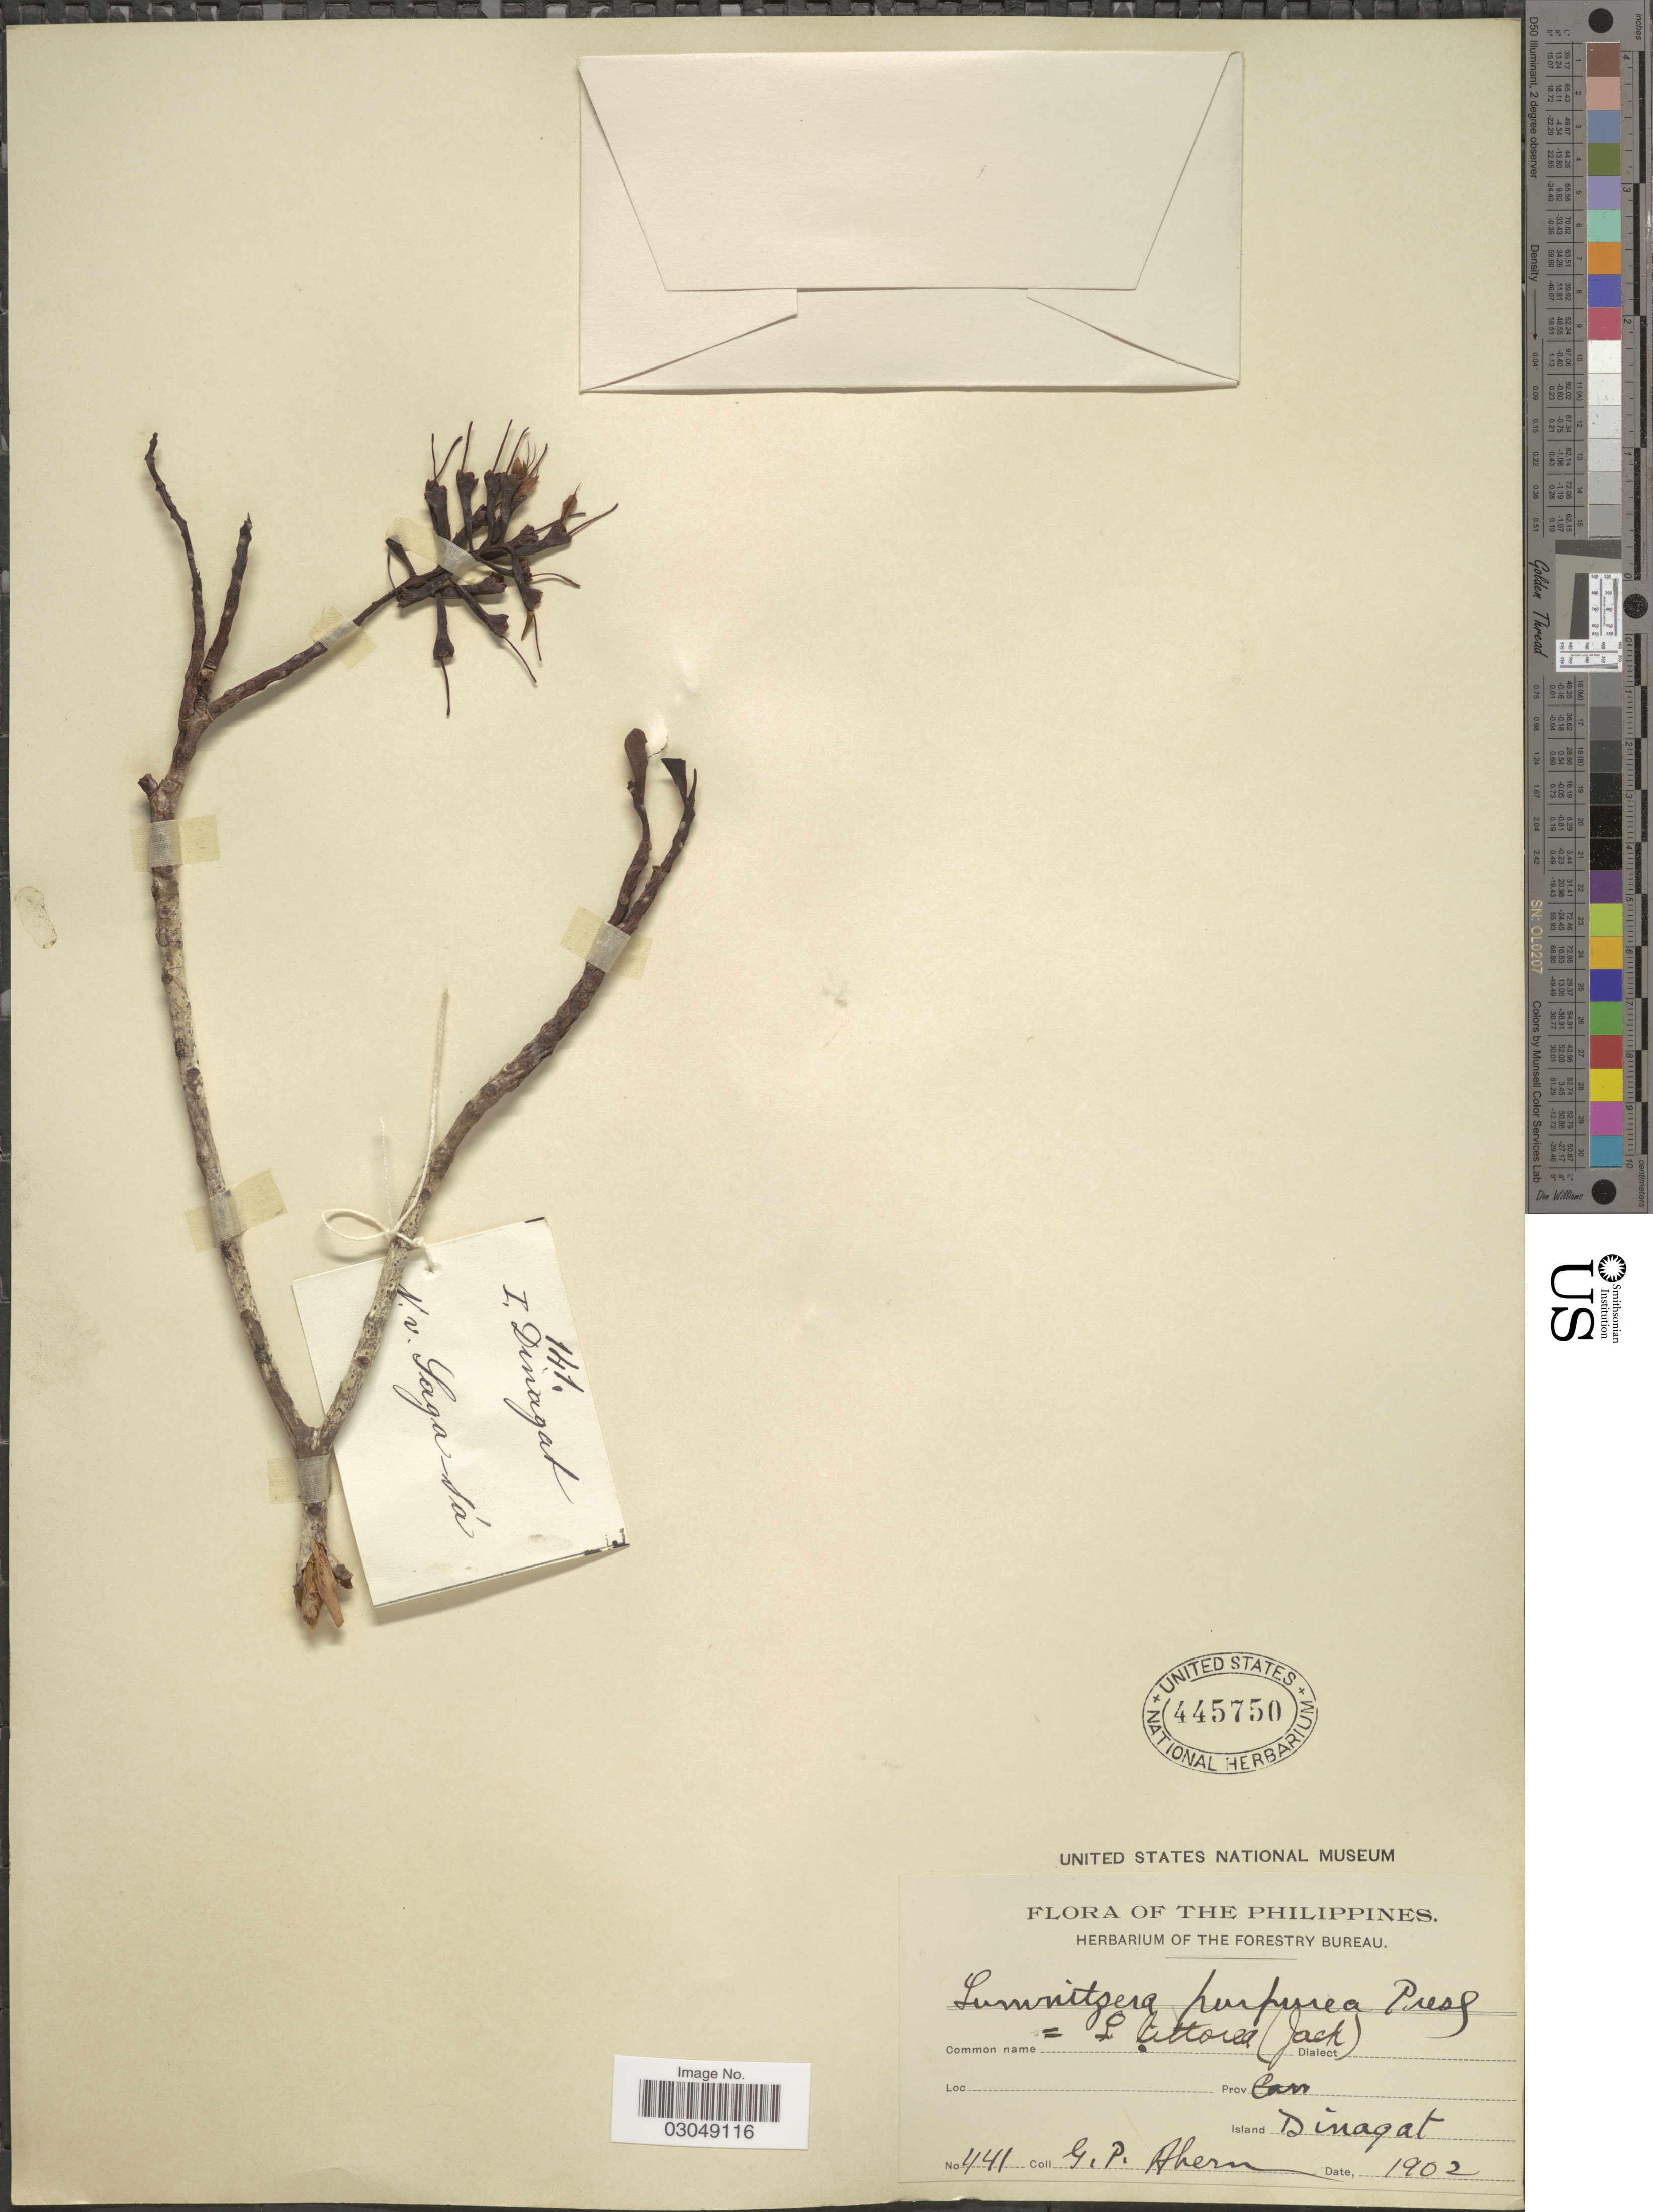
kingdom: Plantae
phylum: Tracheophyta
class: Magnoliopsida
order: Myrtales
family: Combretaceae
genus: Lumnitzera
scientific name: Lumnitzera littorea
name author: (Jack) Voight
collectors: G. Ahern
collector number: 441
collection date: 1902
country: Philippines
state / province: Caraga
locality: Islan Dinagat.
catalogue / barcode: US 445750